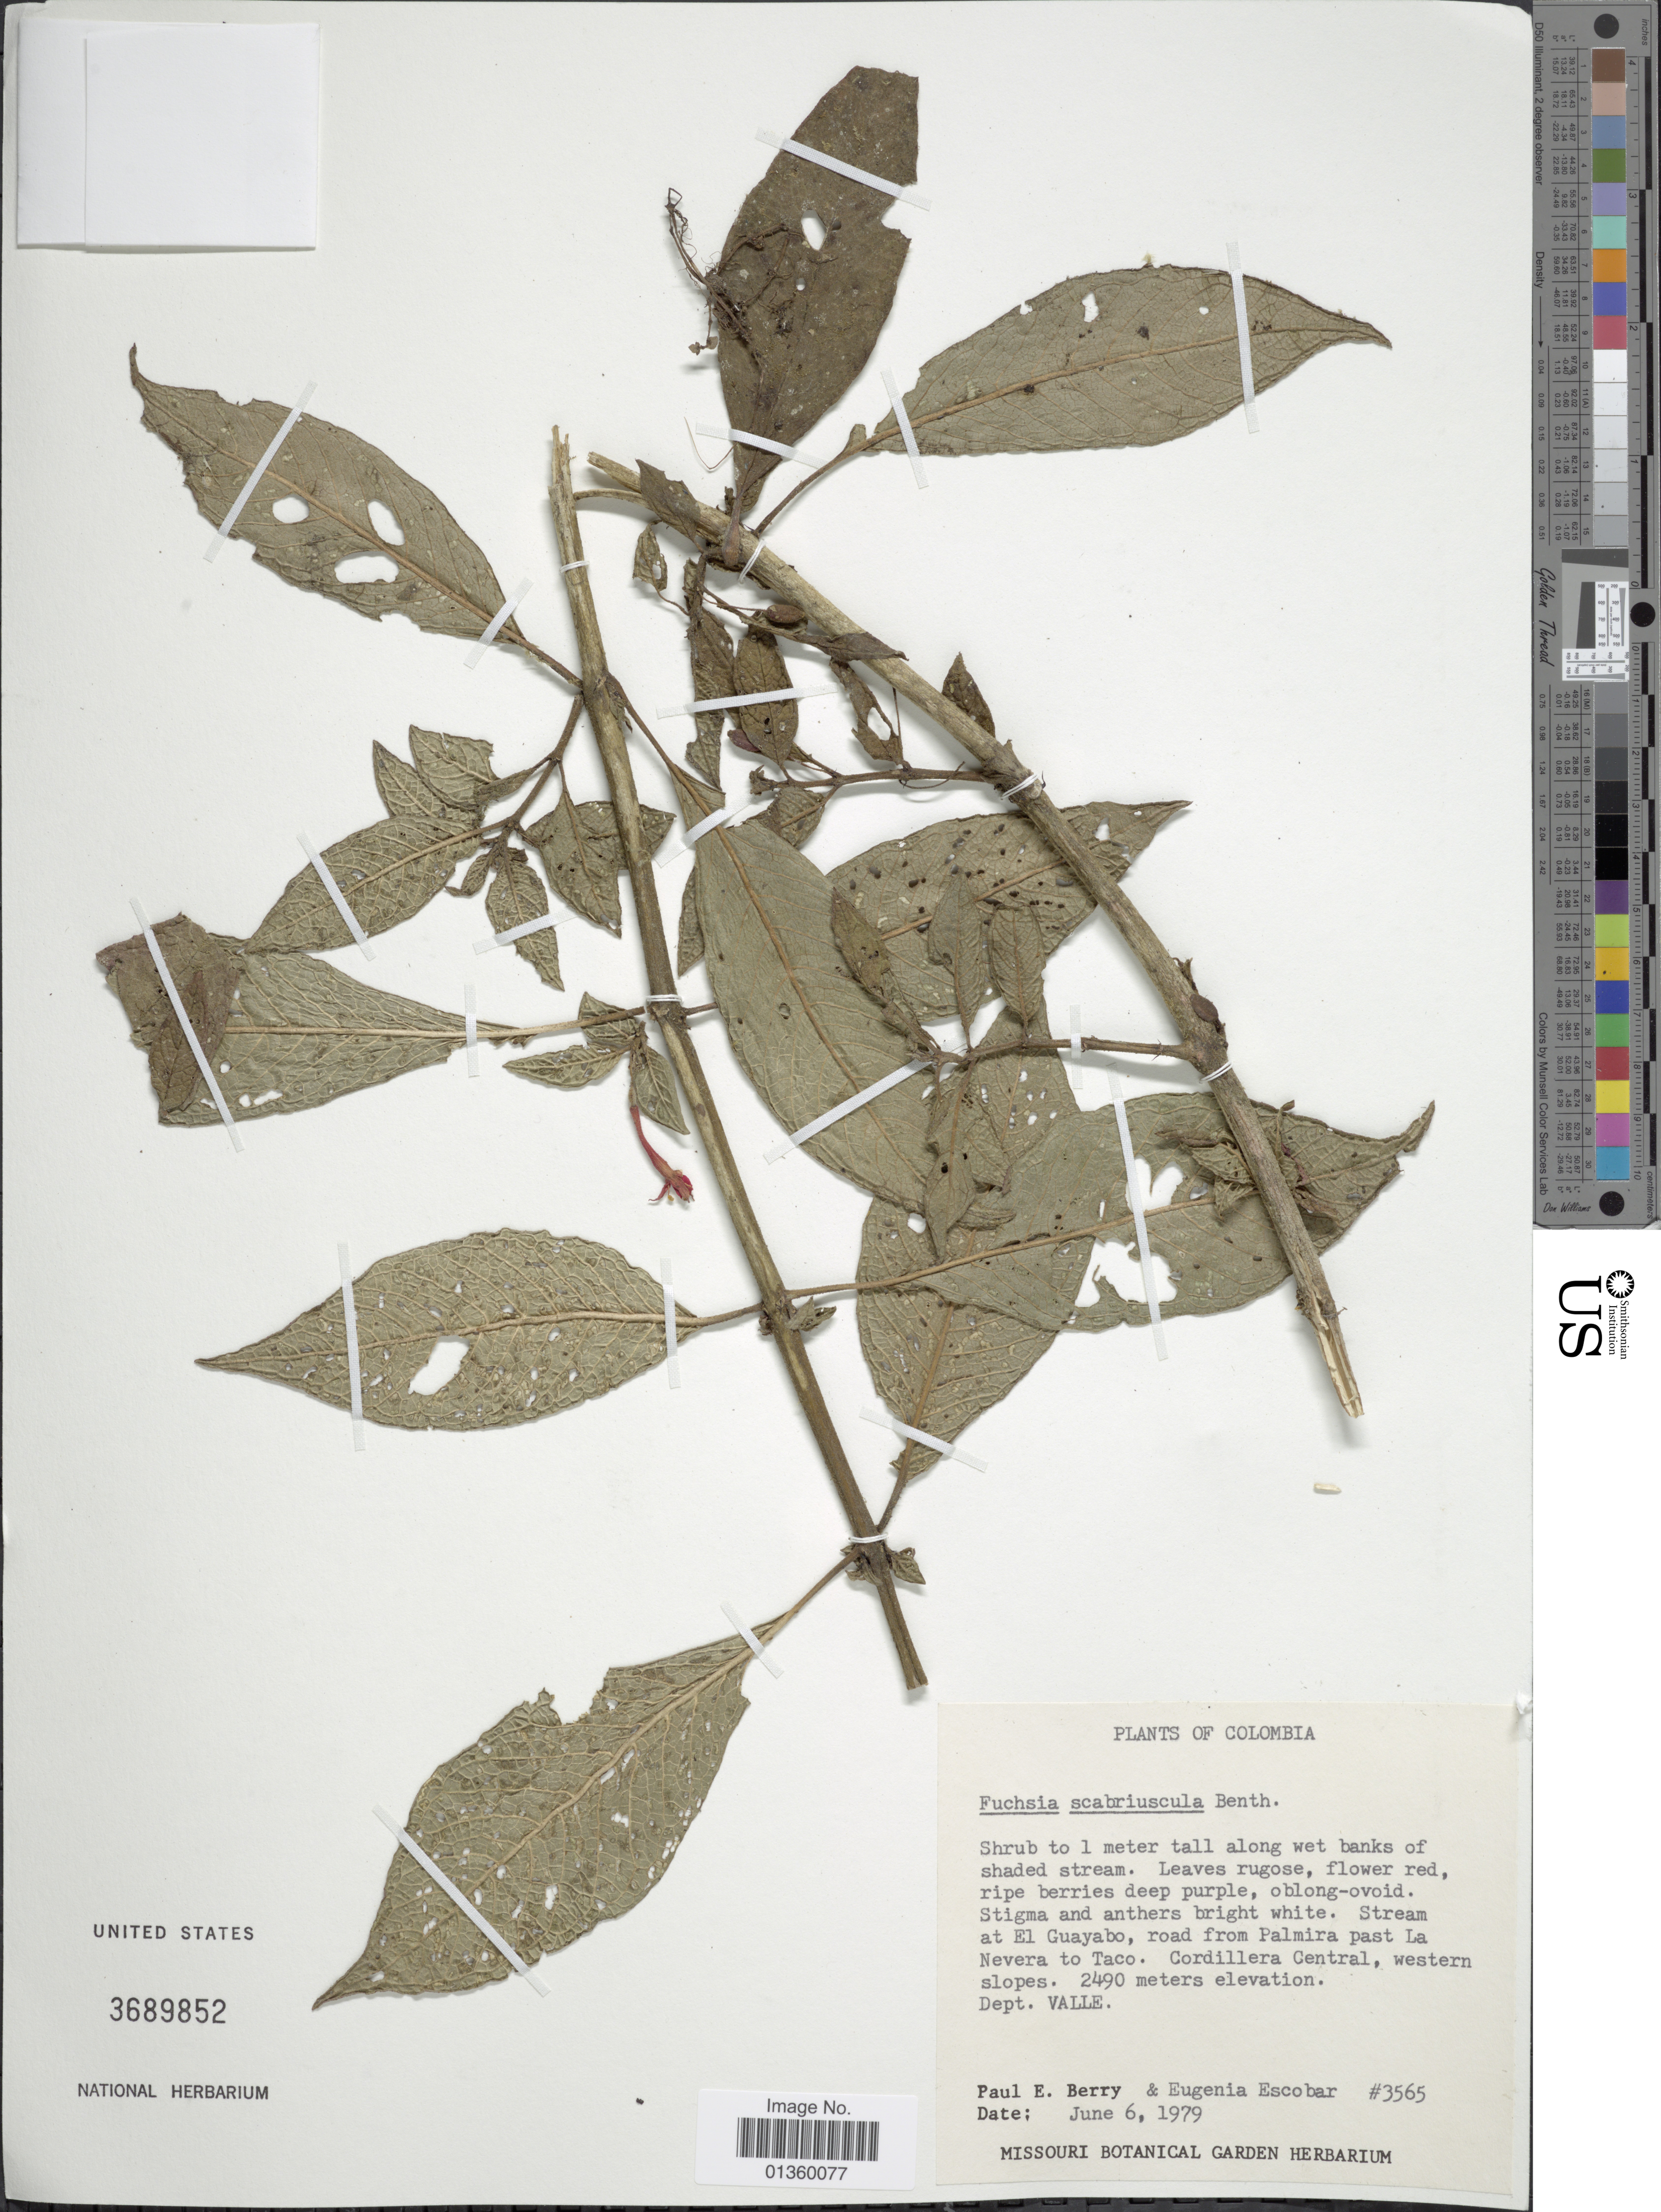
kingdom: Plantae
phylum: Tracheophyta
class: Magnoliopsida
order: Myrtales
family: Onagraceae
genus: Fuchsia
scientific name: Fuchsia scabriuscula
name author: Benth.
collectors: P. E. Berry & E. Escobar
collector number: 3565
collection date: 1979-06-06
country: Colombia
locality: Stream at El Guayabo, road from Palmira past La Nevera to Taco. Cordillera Central, western slopes, Dept. Valle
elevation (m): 2490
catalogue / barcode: US 3689852